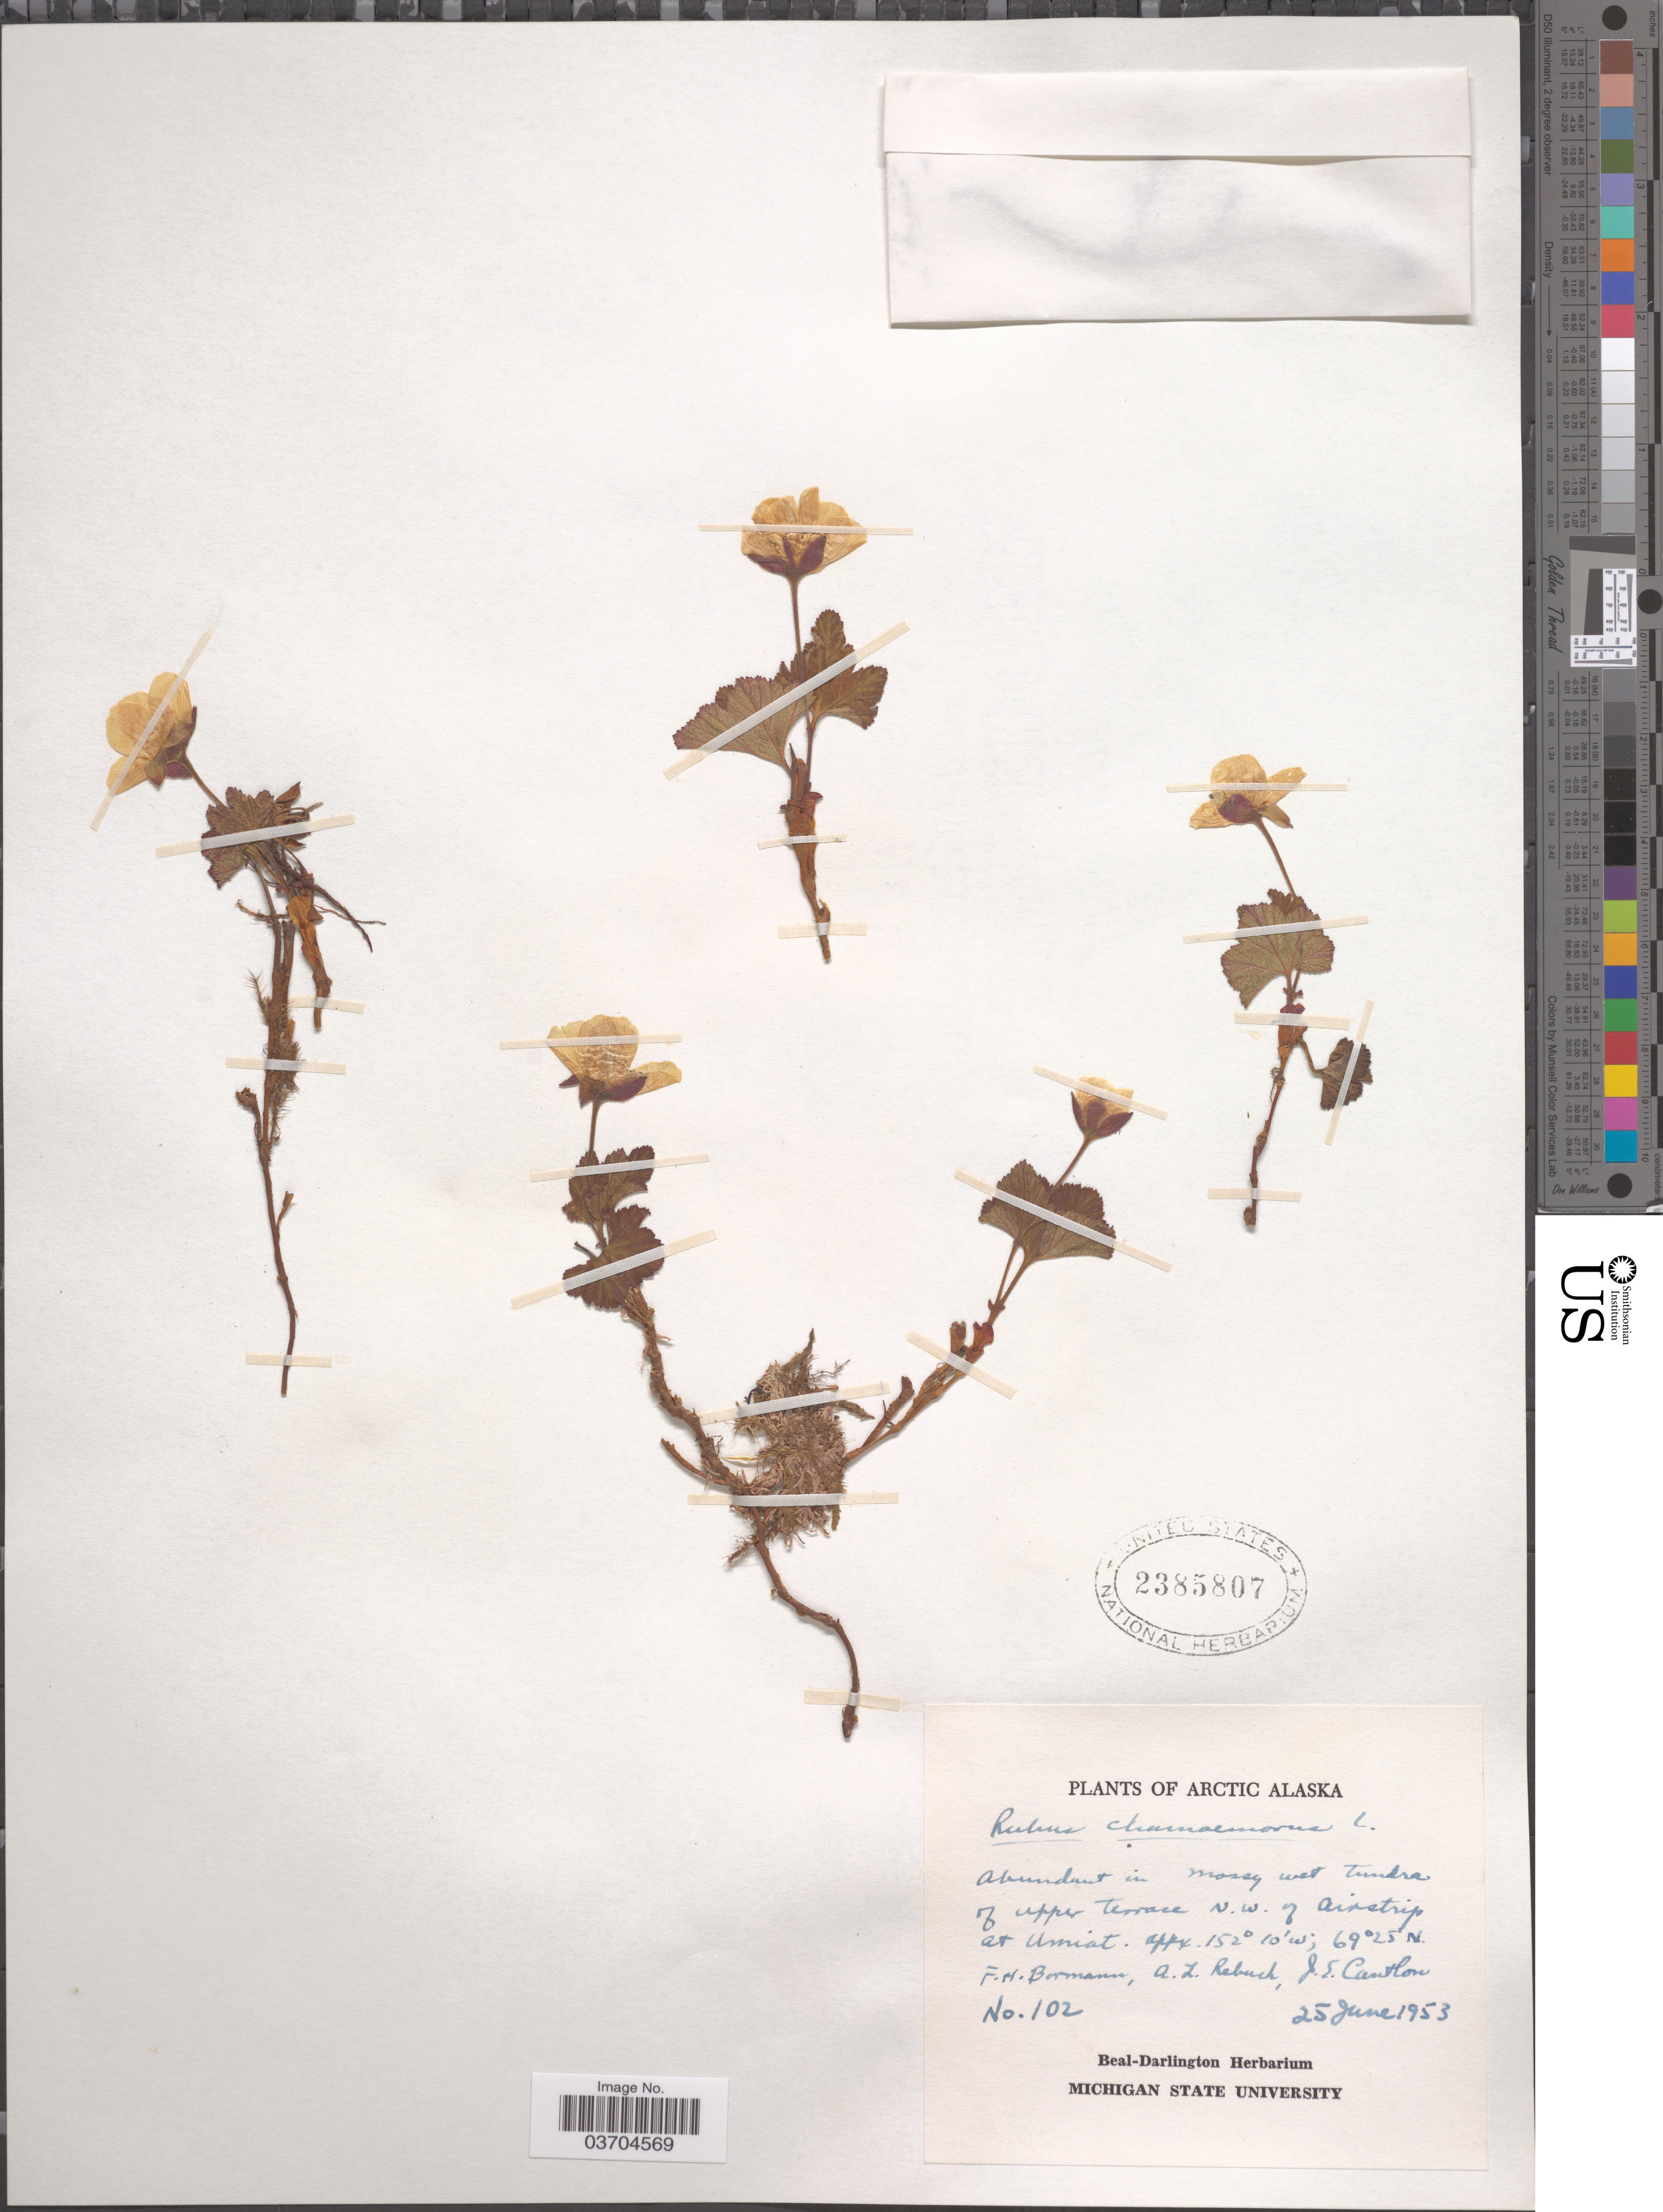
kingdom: Plantae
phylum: Tracheophyta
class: Magnoliopsida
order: Rosales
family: Rosaceae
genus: Rubus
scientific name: Rubus chamaemorus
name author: L.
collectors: F. Bormann, A. Rebuck & J. Cantlon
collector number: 102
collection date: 1953-06-25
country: United States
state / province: Alaska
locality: Arctic Alaska. In mossy wet tundra of upper Terrace N.W. of Airstrip at Umiat.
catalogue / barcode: US 2385807